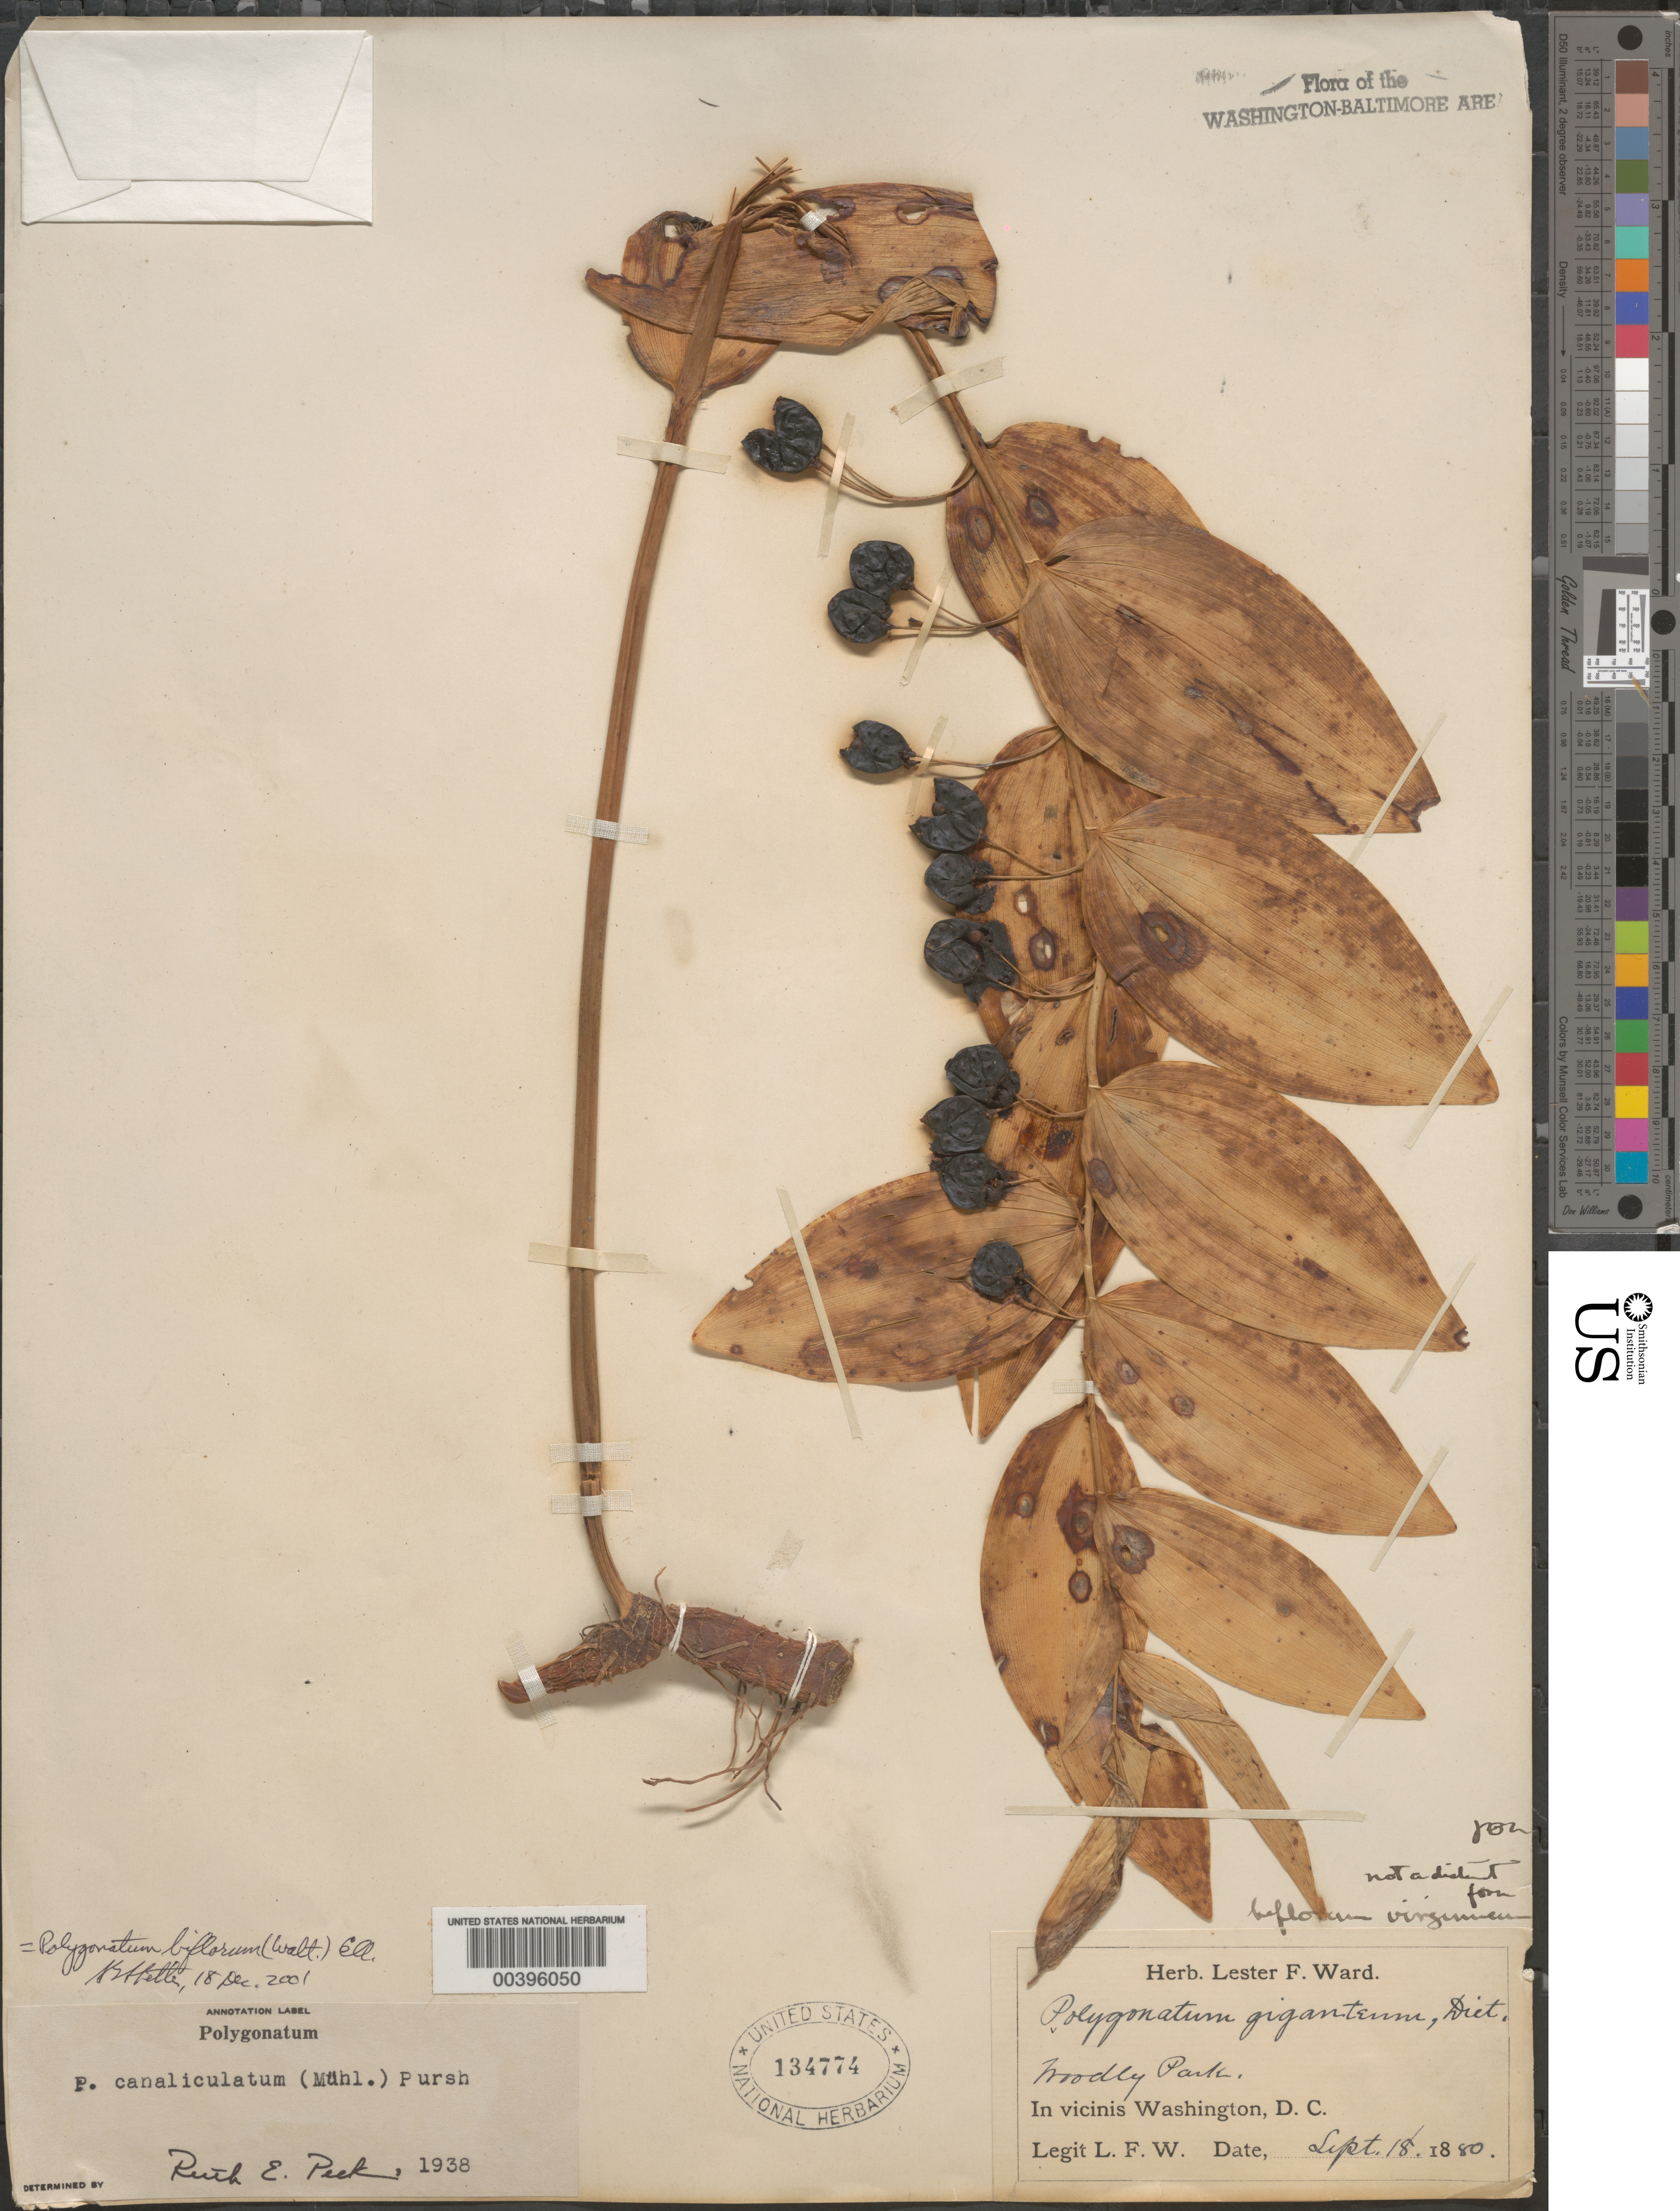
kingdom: Plantae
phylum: Tracheophyta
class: Liliopsida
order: Asparagales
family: Asparagaceae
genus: Polygonatum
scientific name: Polygonatum biflorum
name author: (Walter) Elliott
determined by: Shetler, Stanwyn G., (US), NMNH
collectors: L. F. Ward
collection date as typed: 18 Sep 1880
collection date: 1880-09-18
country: United States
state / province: District of Columbia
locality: Woodley Park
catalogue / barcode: US 134774